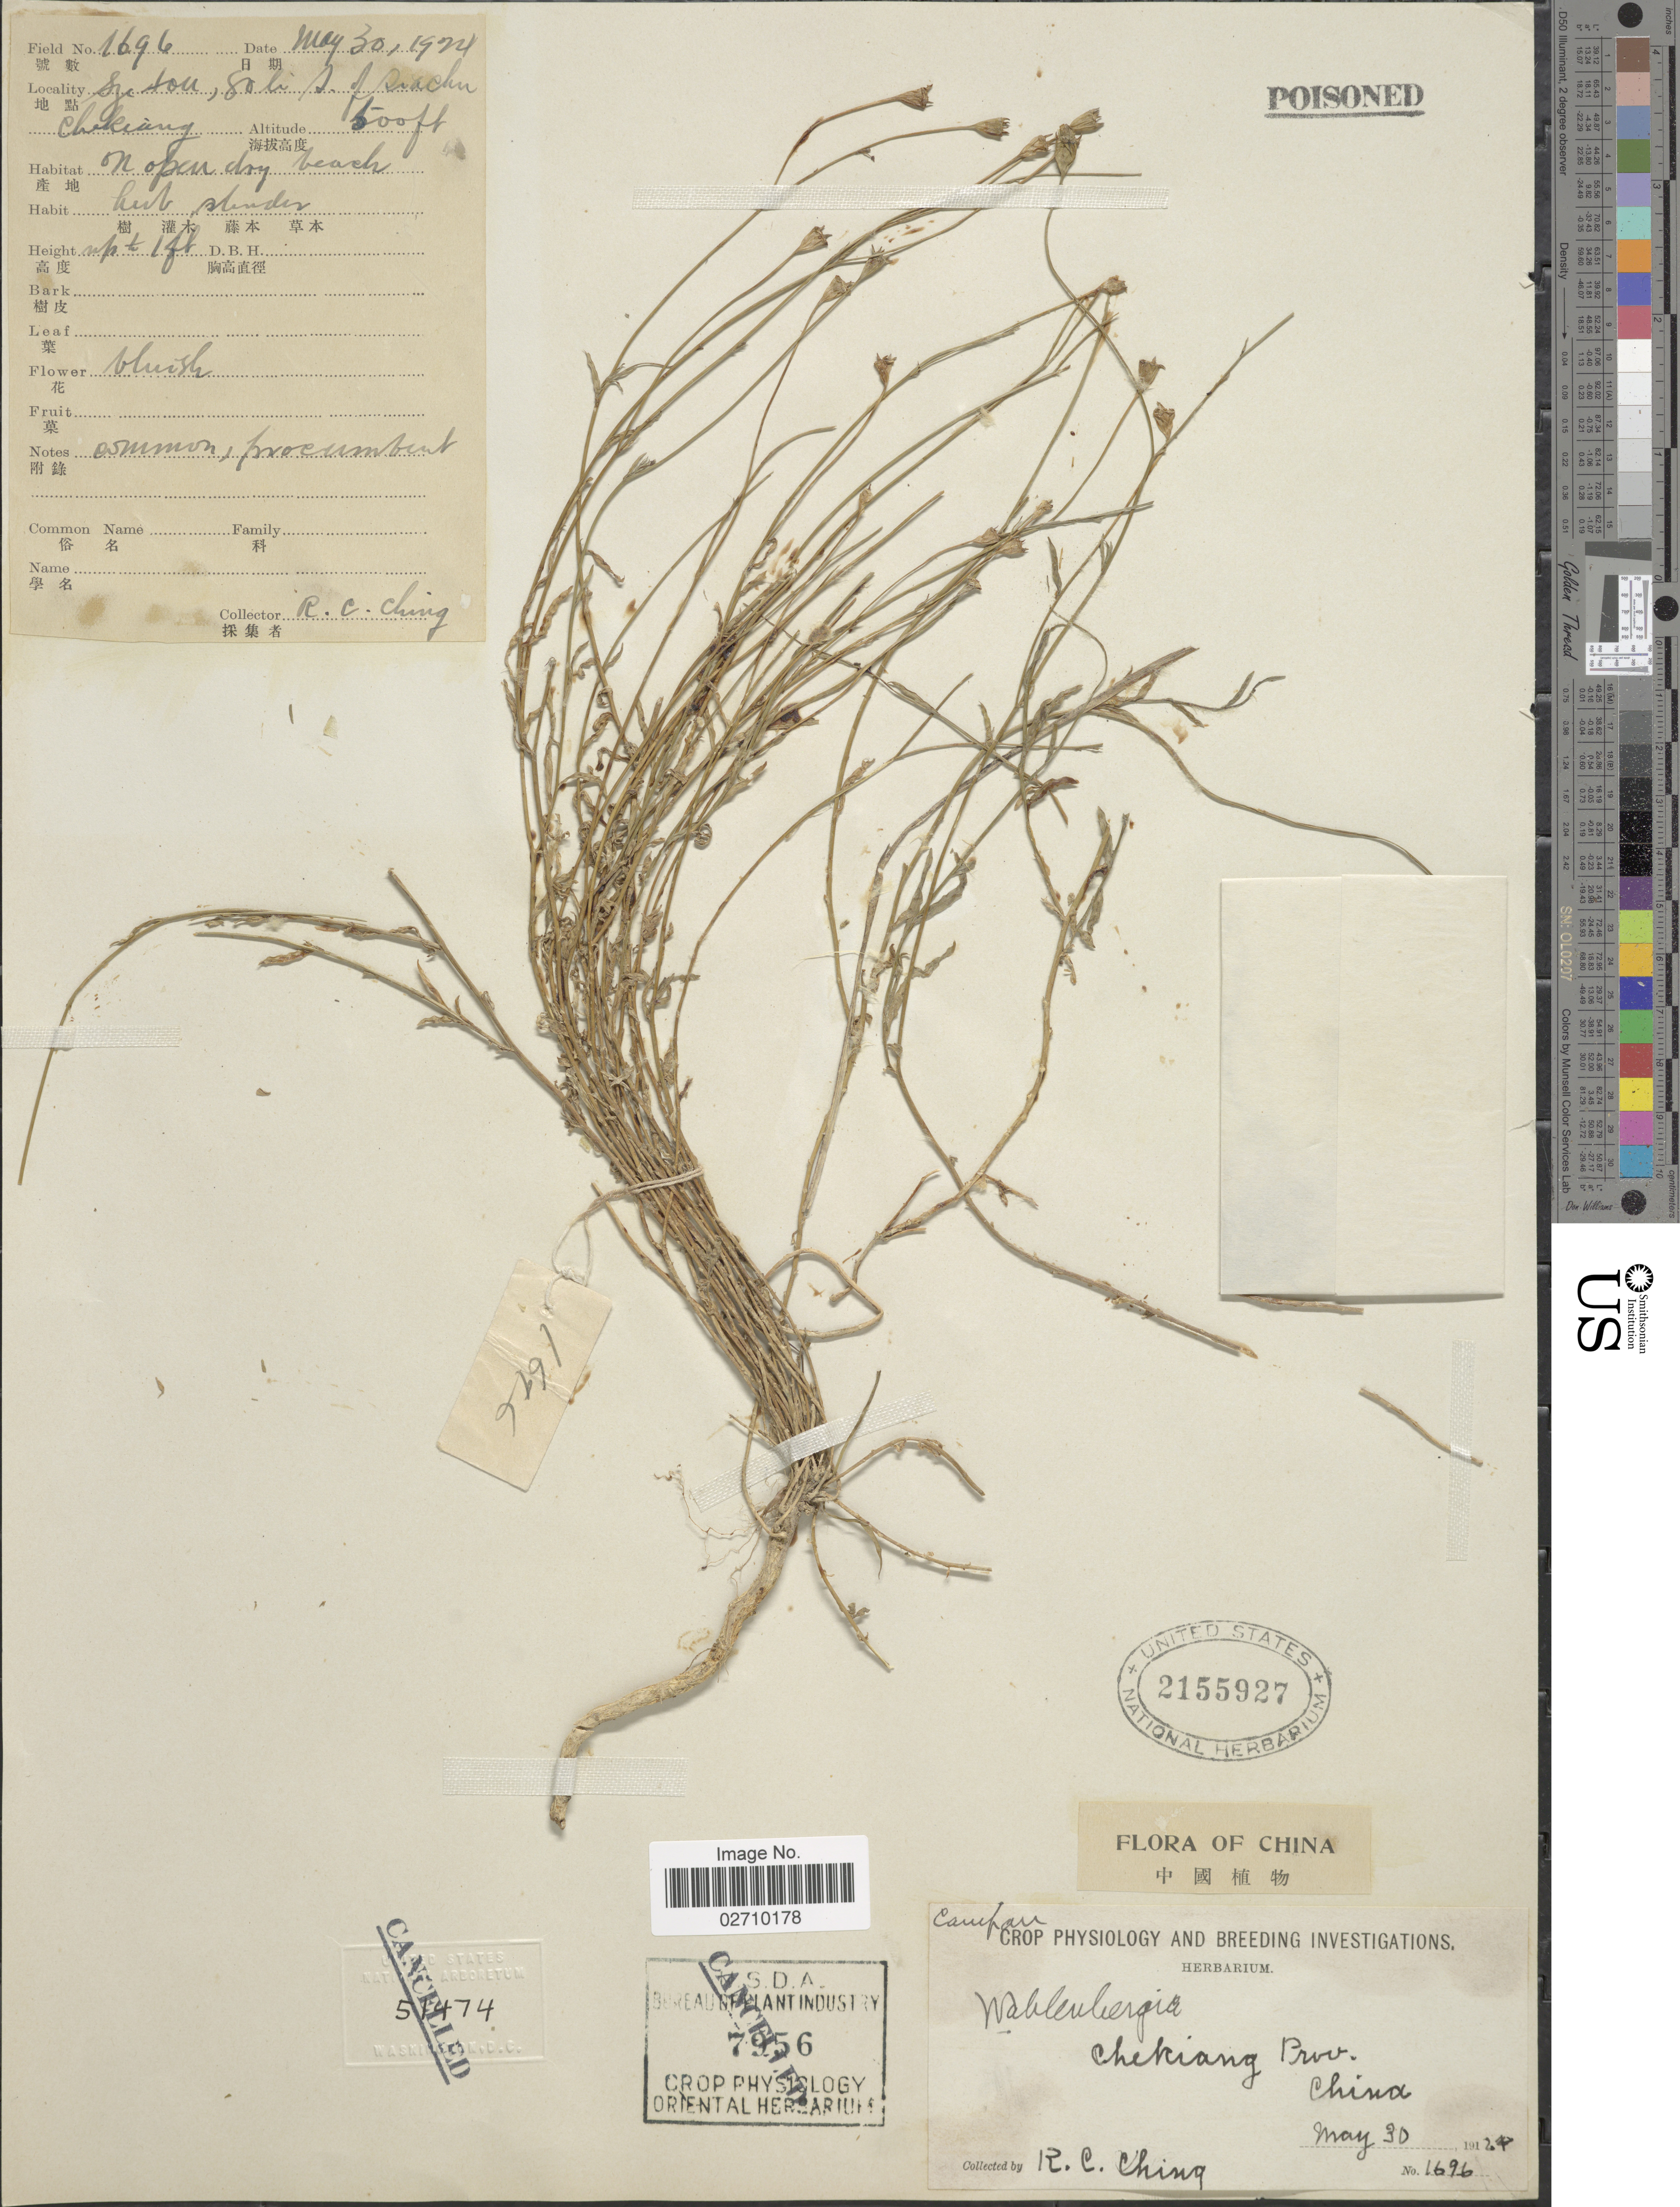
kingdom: Plantae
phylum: Tracheophyta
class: Magnoliopsida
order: Asterales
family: Campanulaceae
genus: Wahlenbergia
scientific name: Wahlenbergia sp.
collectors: R. C. Ching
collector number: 1696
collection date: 1924-05-30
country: China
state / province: Zhejiang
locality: Sze-ton, 80 li. S. of Siachu. Chekiang Prov.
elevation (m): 152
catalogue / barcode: US 2155927